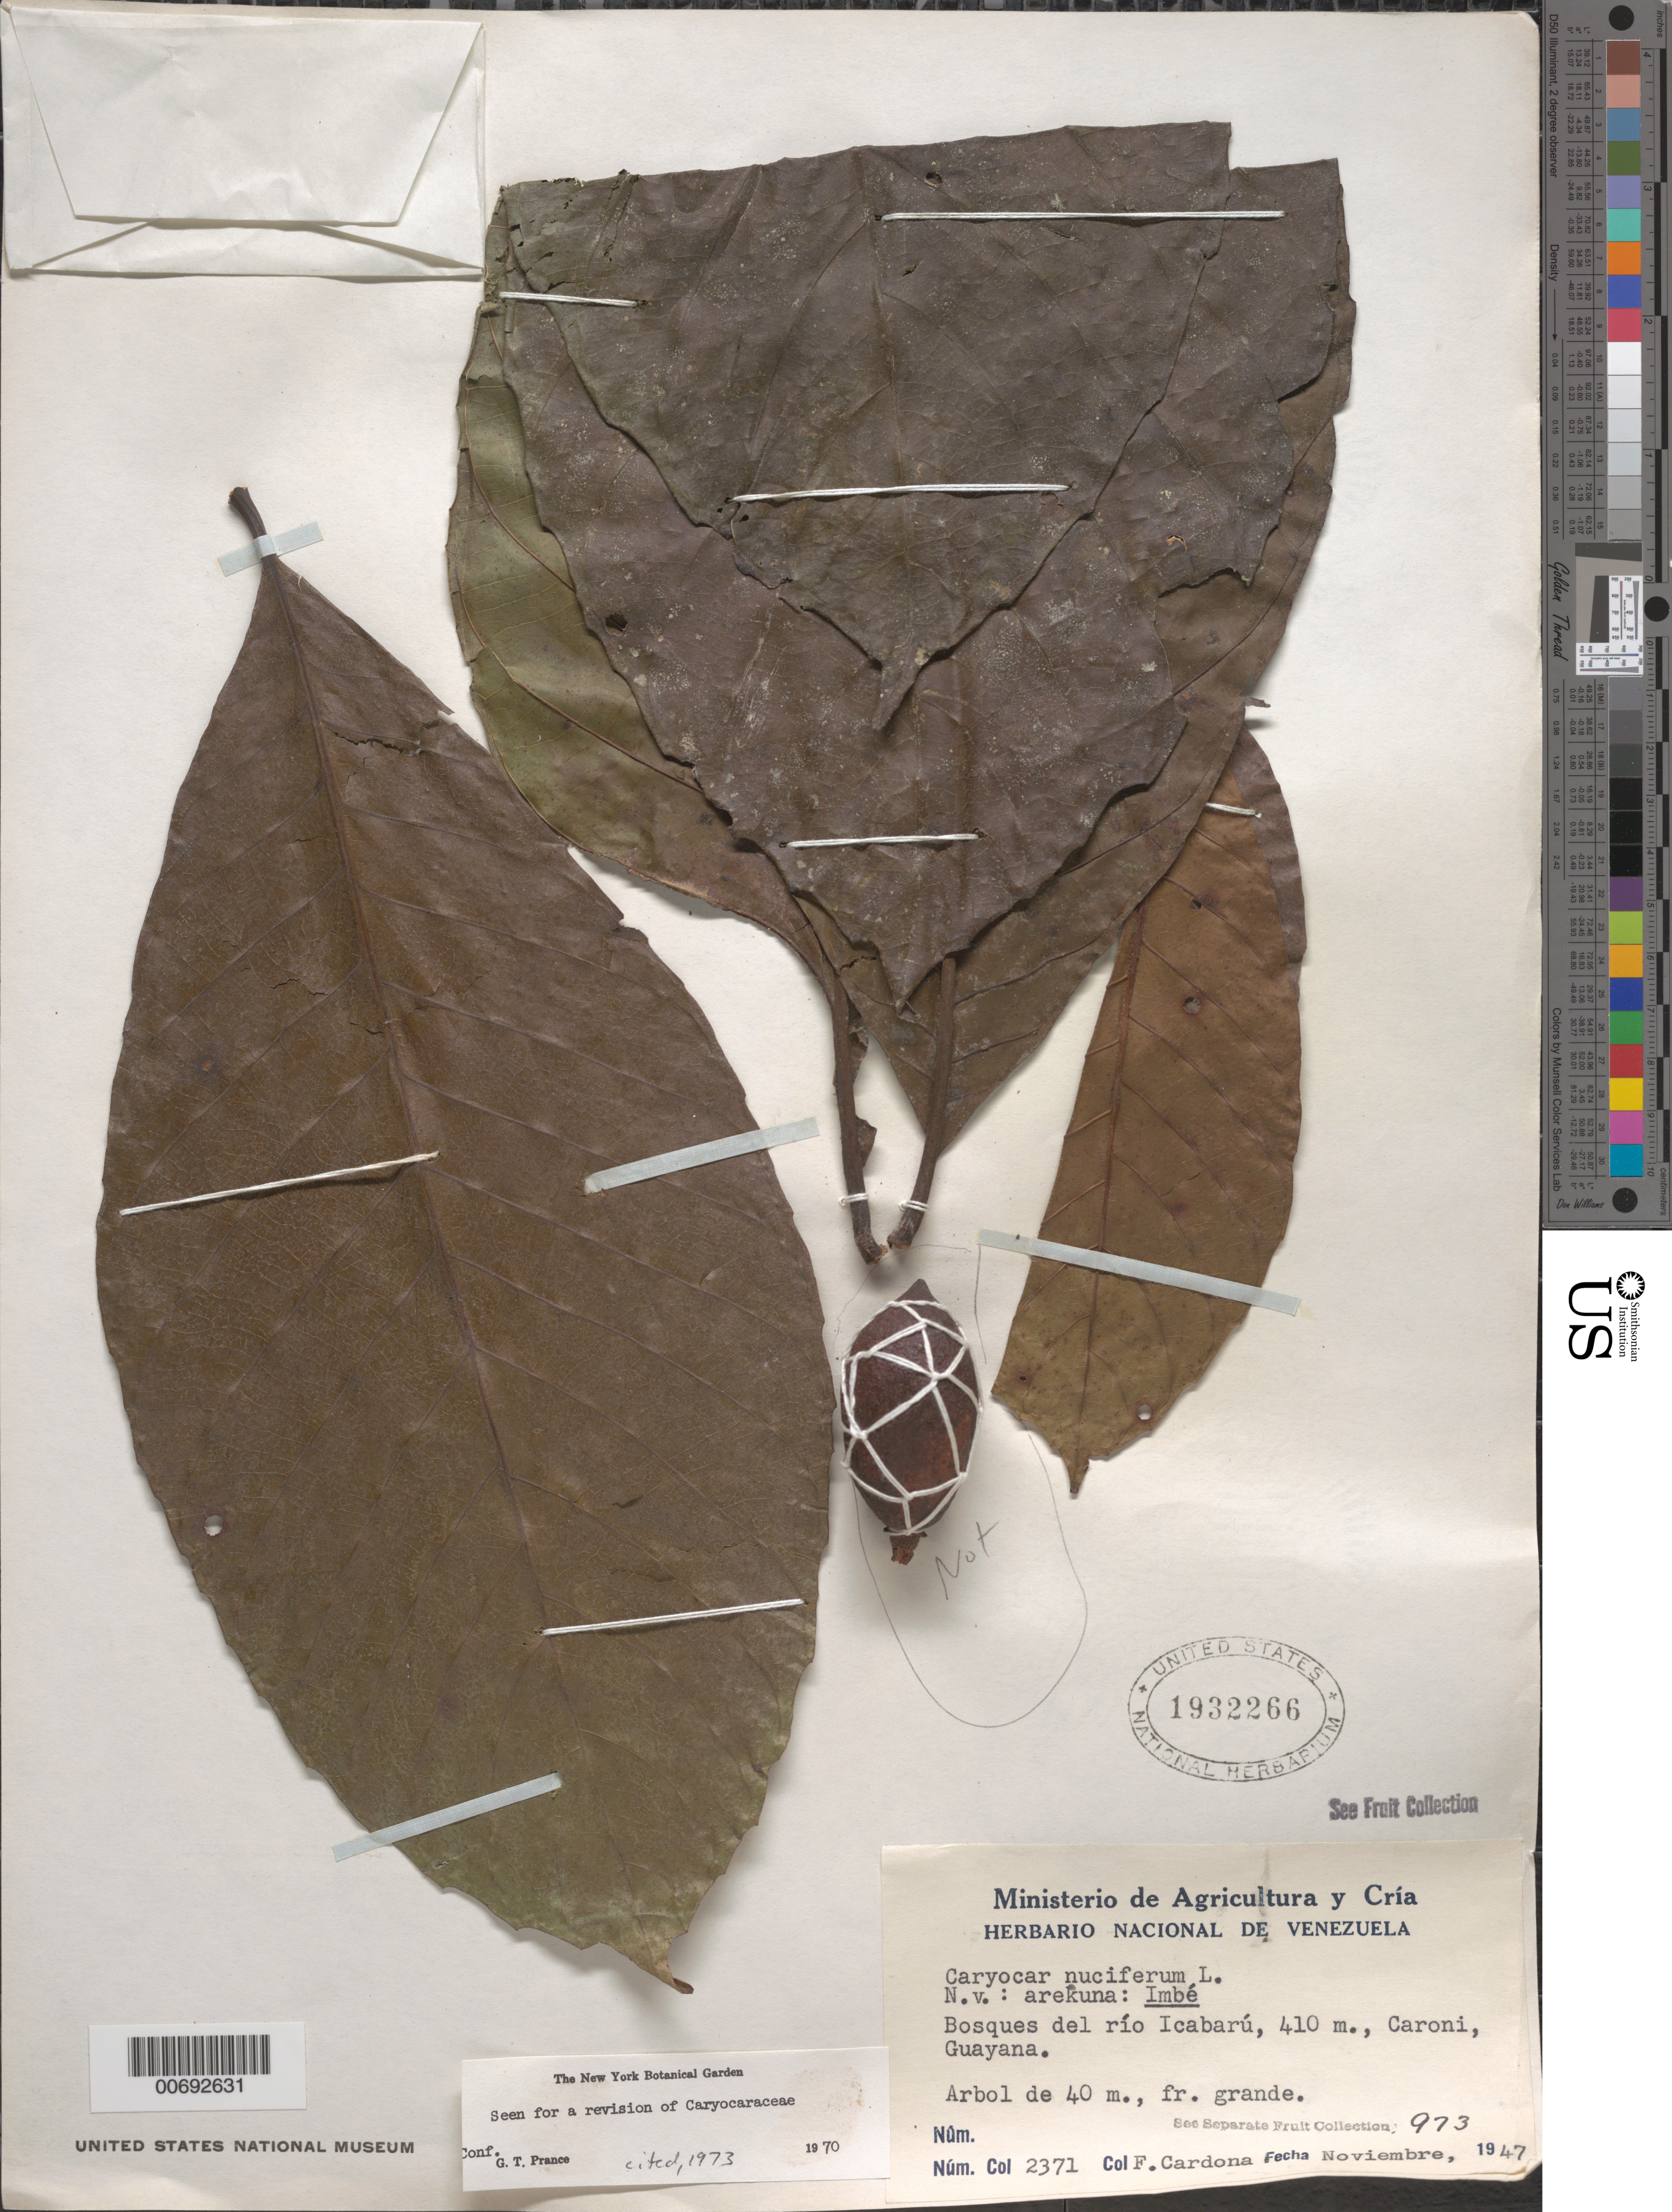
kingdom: Plantae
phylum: Tracheophyta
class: Magnoliopsida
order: Malpighiales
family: Caryocaraceae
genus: Caryocar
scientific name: Caryocar nuciferum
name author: L.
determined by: Prance, G. T.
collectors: F. Cardona Puig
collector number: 2371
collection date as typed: Nov-47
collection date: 1947-11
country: Venezuela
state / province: Bolívar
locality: Río Icabarú, Caroní, Guayana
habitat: Forest along river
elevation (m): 410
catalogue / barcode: US 1932266